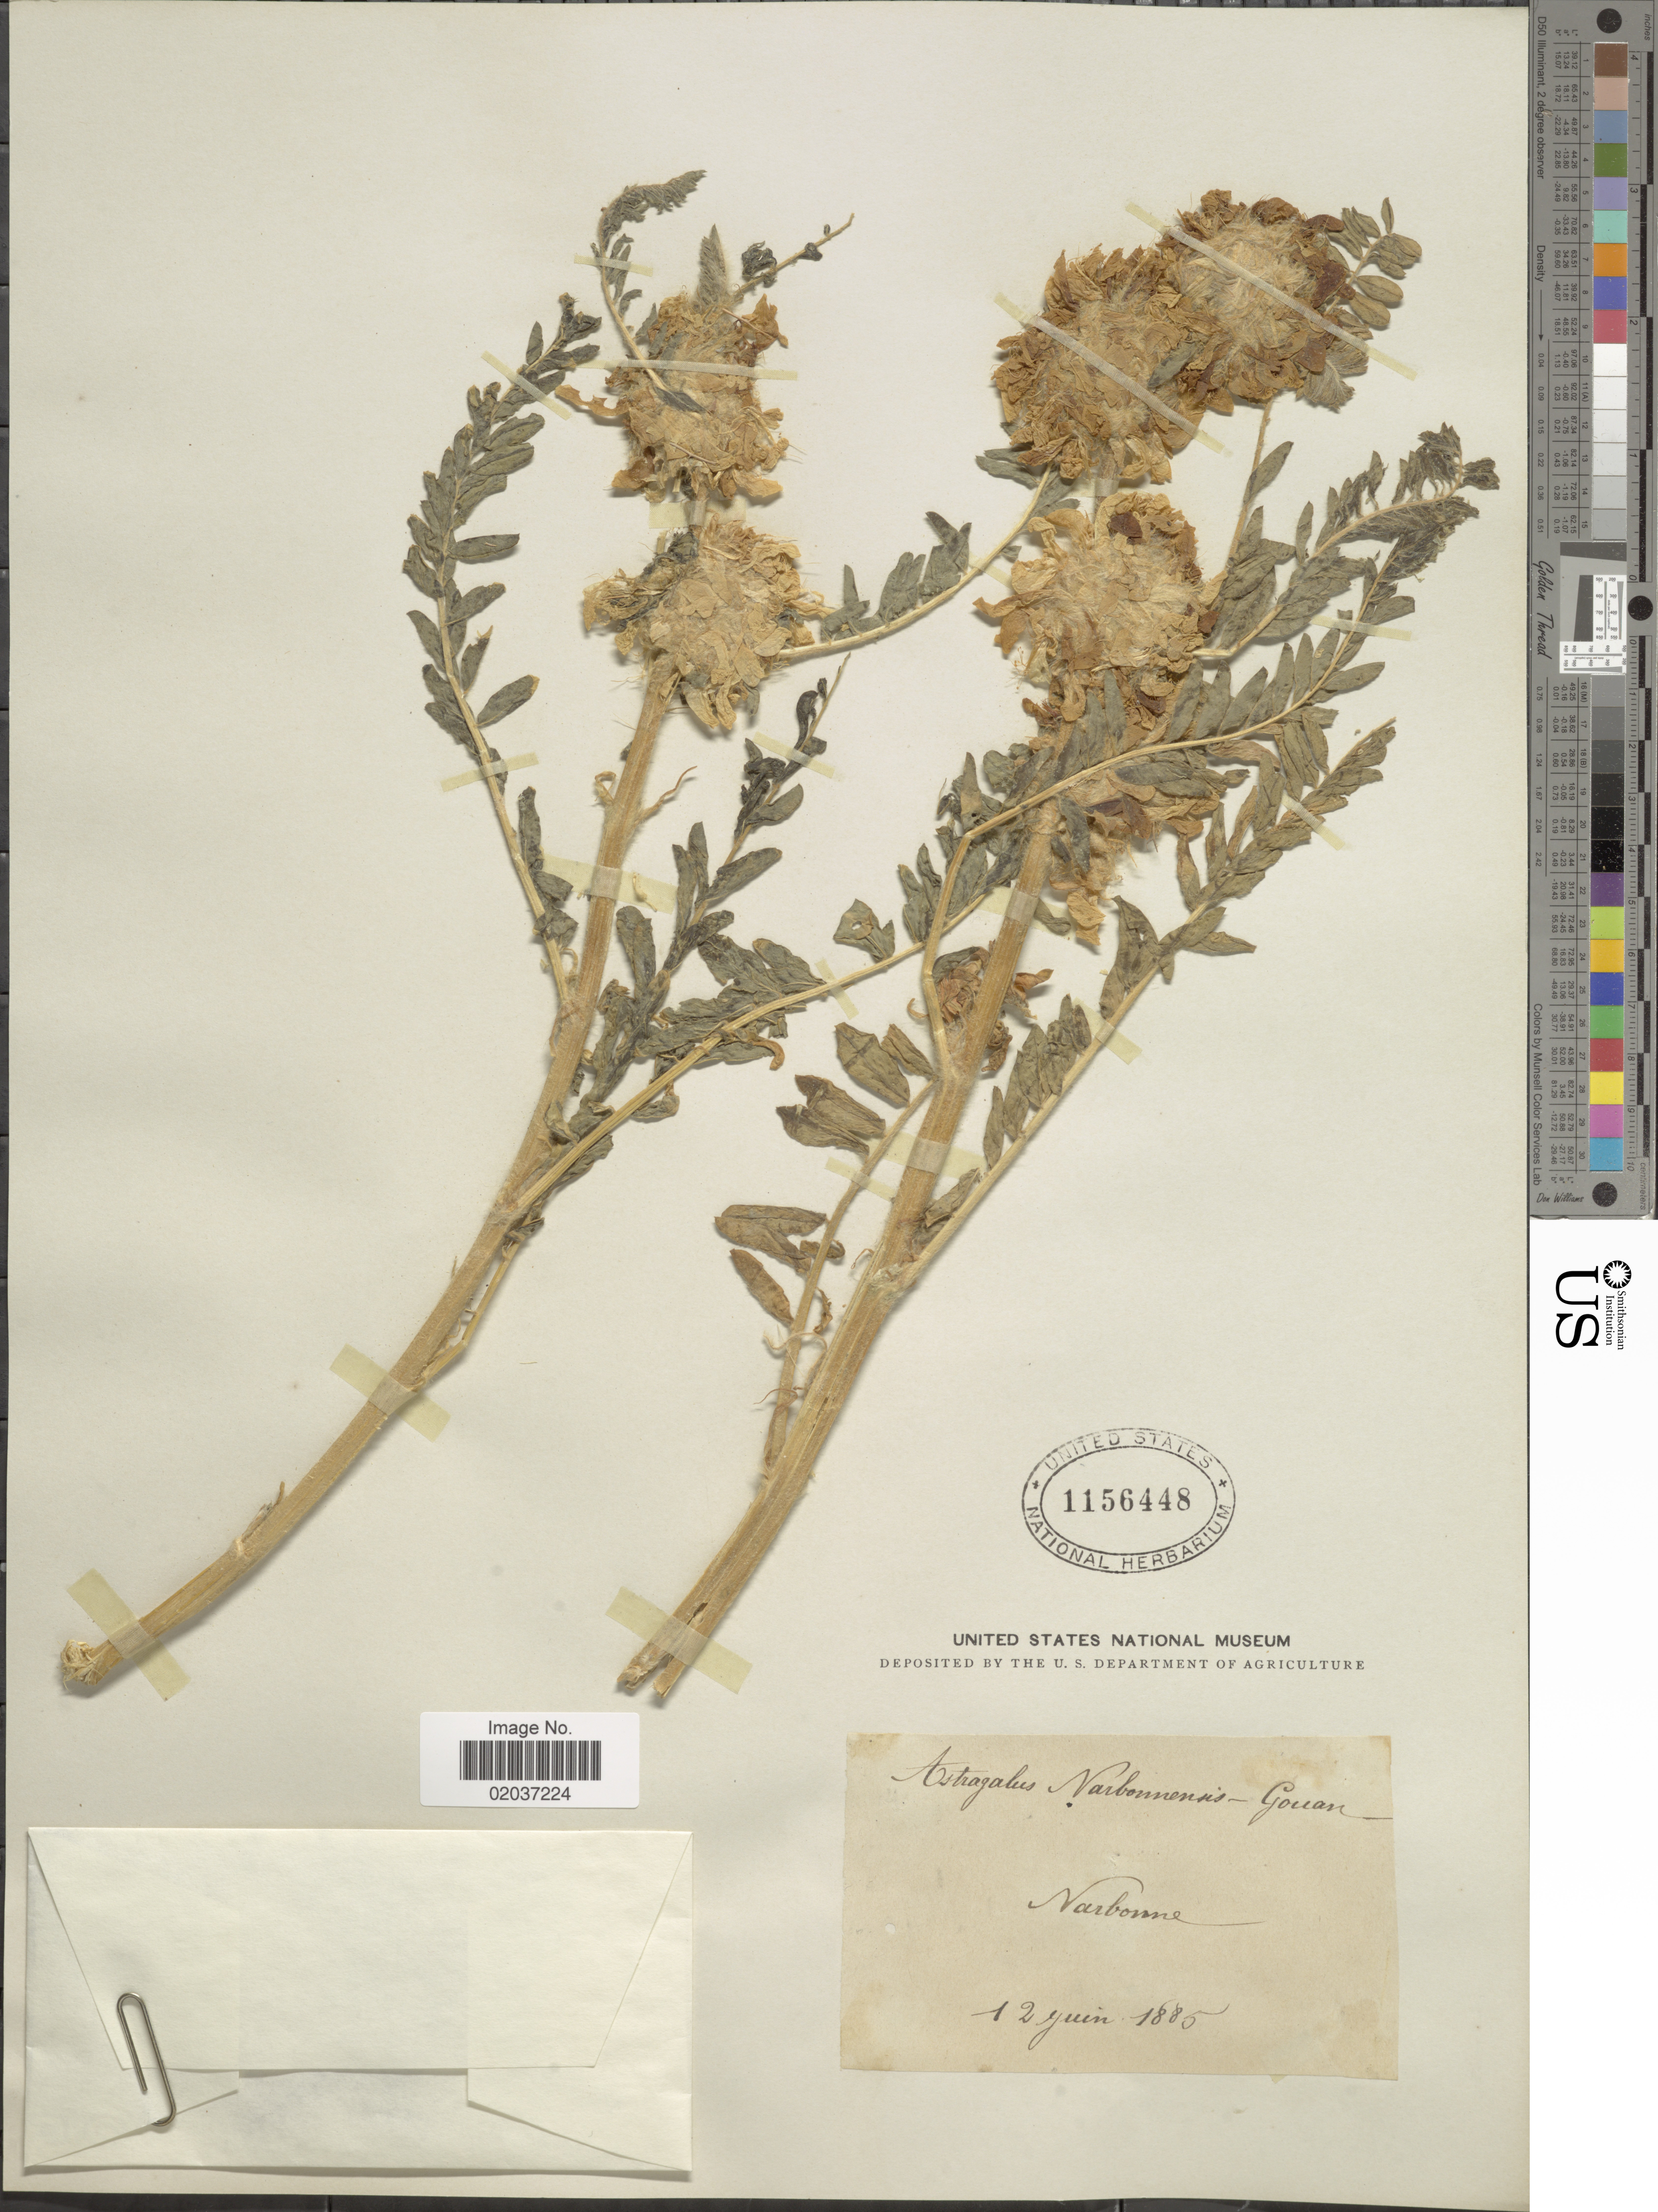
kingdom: Plantae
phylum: Tracheophyta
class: Magnoliopsida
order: Fabales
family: Fabaceae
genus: Astragalus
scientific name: Astragalus narbonensis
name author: Gouan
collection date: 1885-06-12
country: France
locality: Narbonne [interpreted].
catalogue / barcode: US 1156448